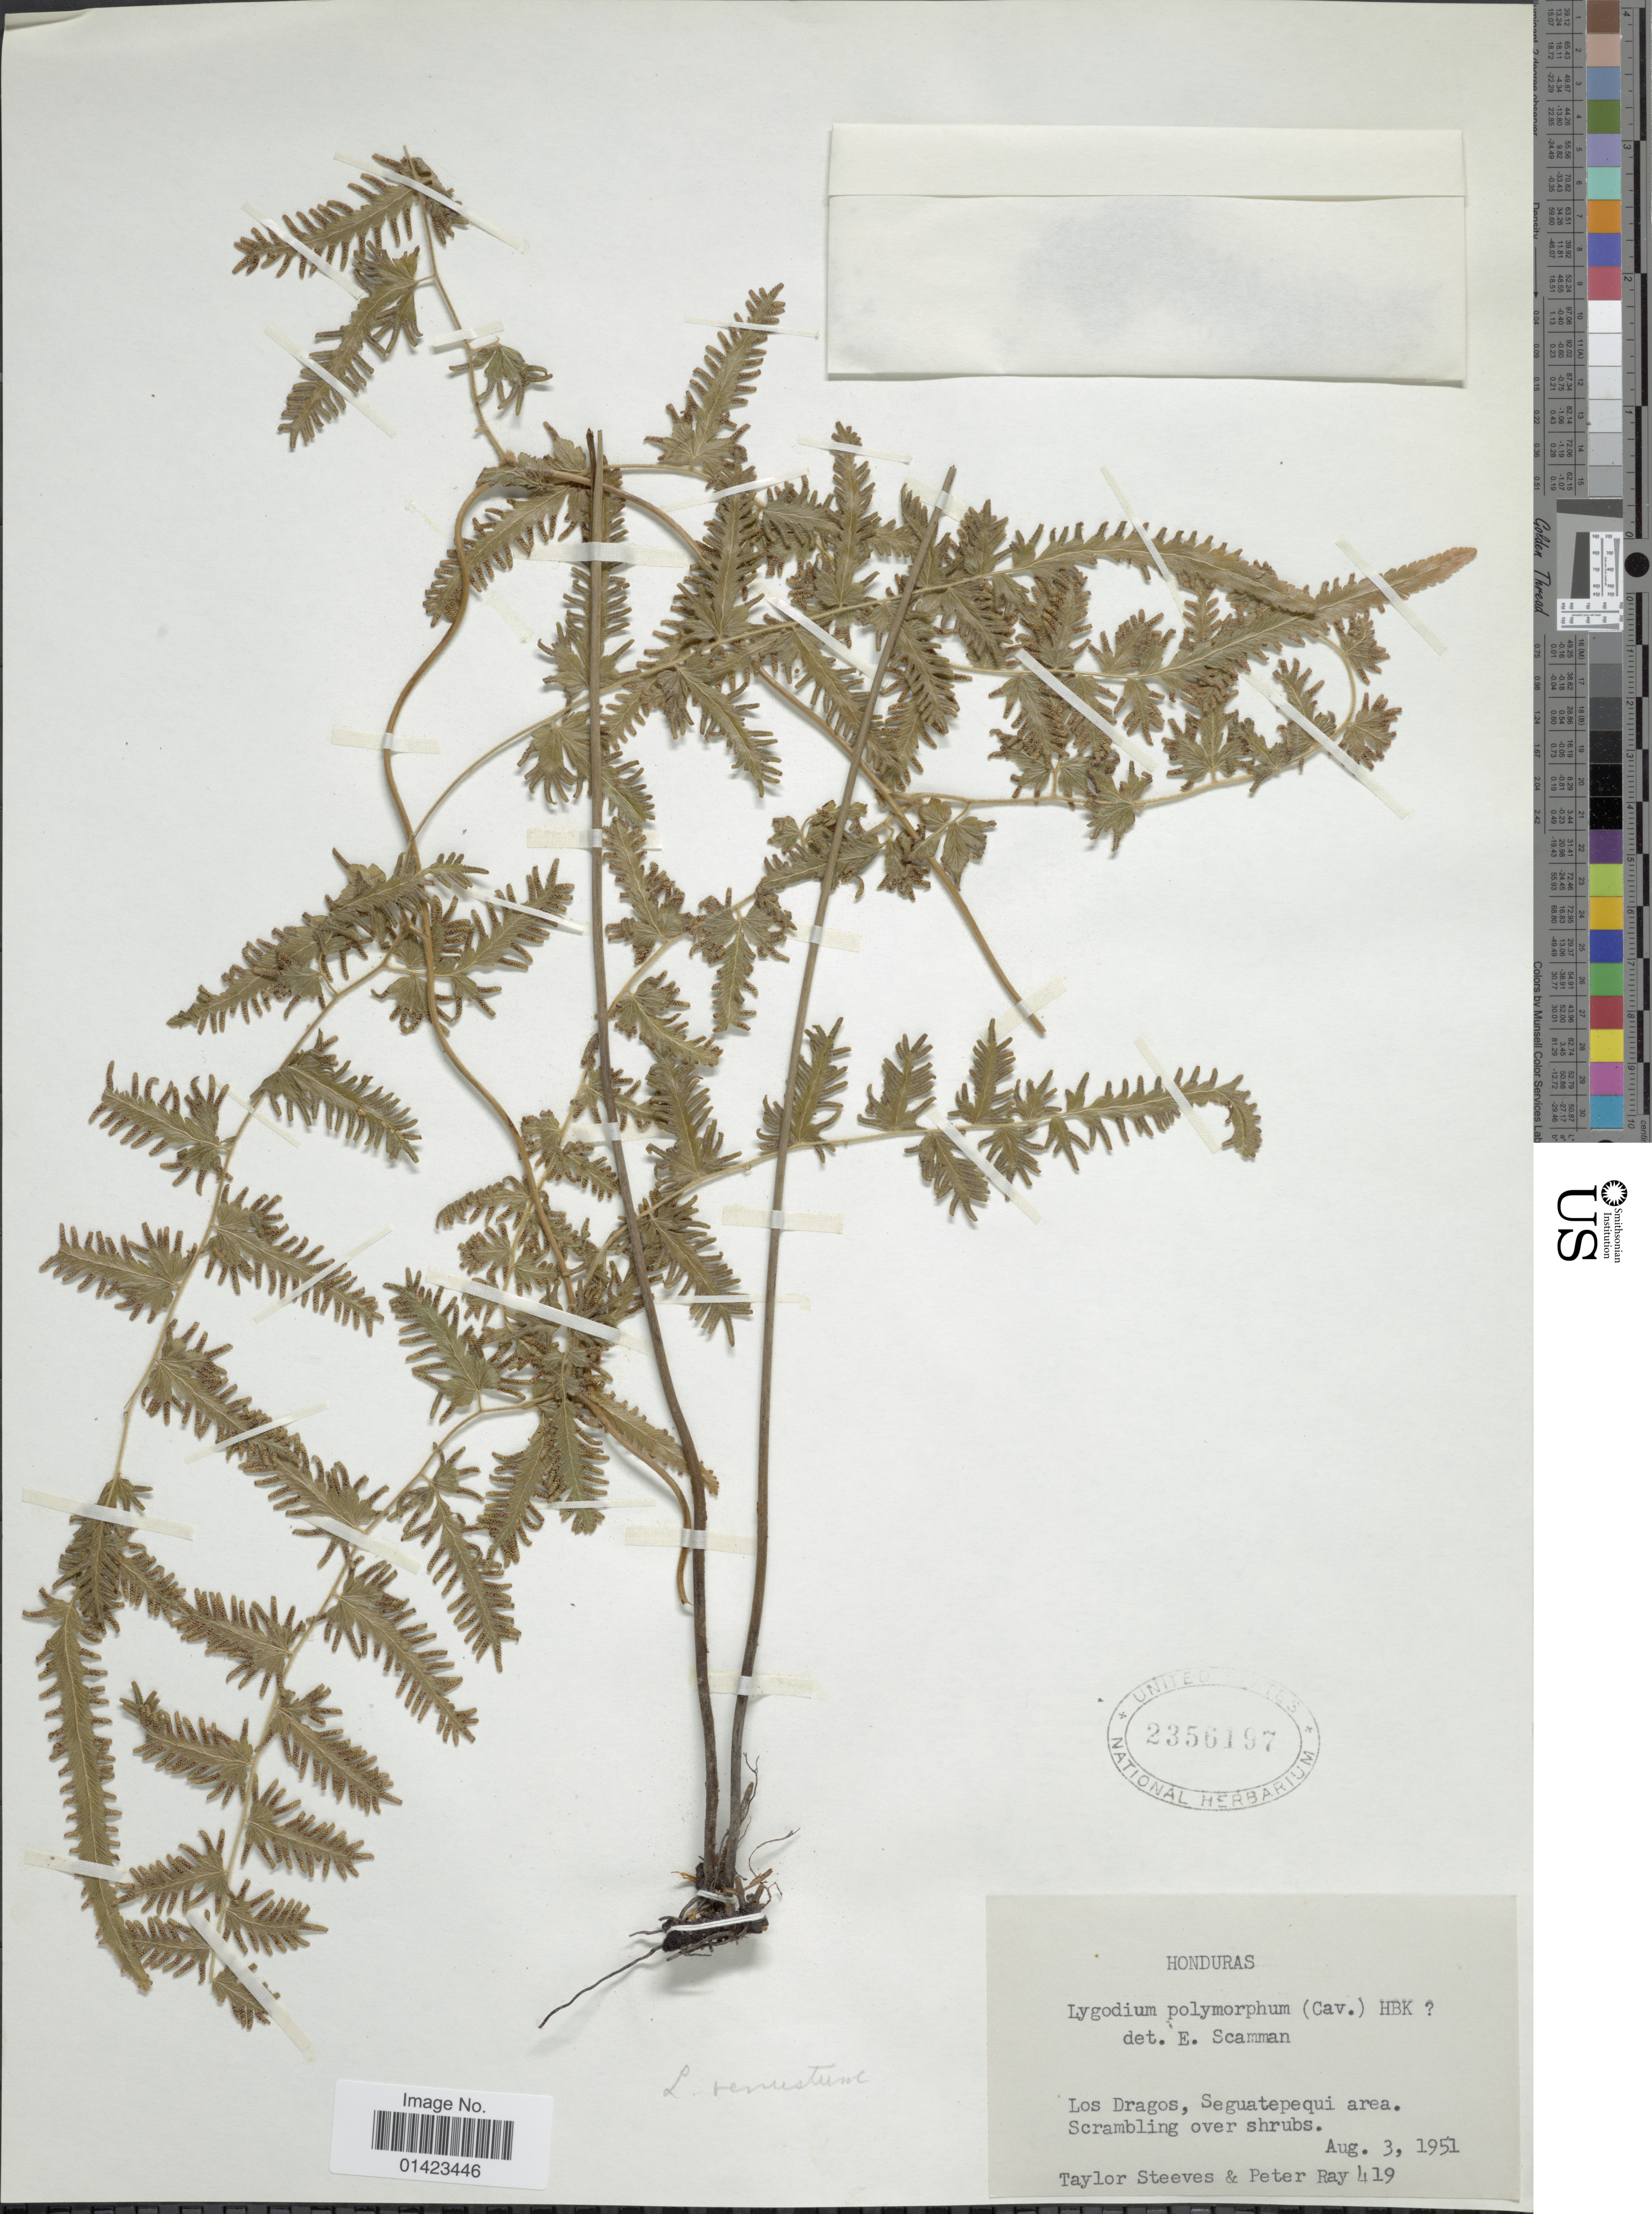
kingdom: Plantae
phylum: Tracheophyta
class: Polypodiopsida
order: Schizaeales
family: Lygodiaceae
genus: Lygodium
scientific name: Lygodium venustum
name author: Sw.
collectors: T. Steeves & P. Ray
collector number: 419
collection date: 1951-08-03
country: Honduras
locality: Honduras, Los Dragos, Seguatepequi area, scrambling over scrubs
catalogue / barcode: US 2356197